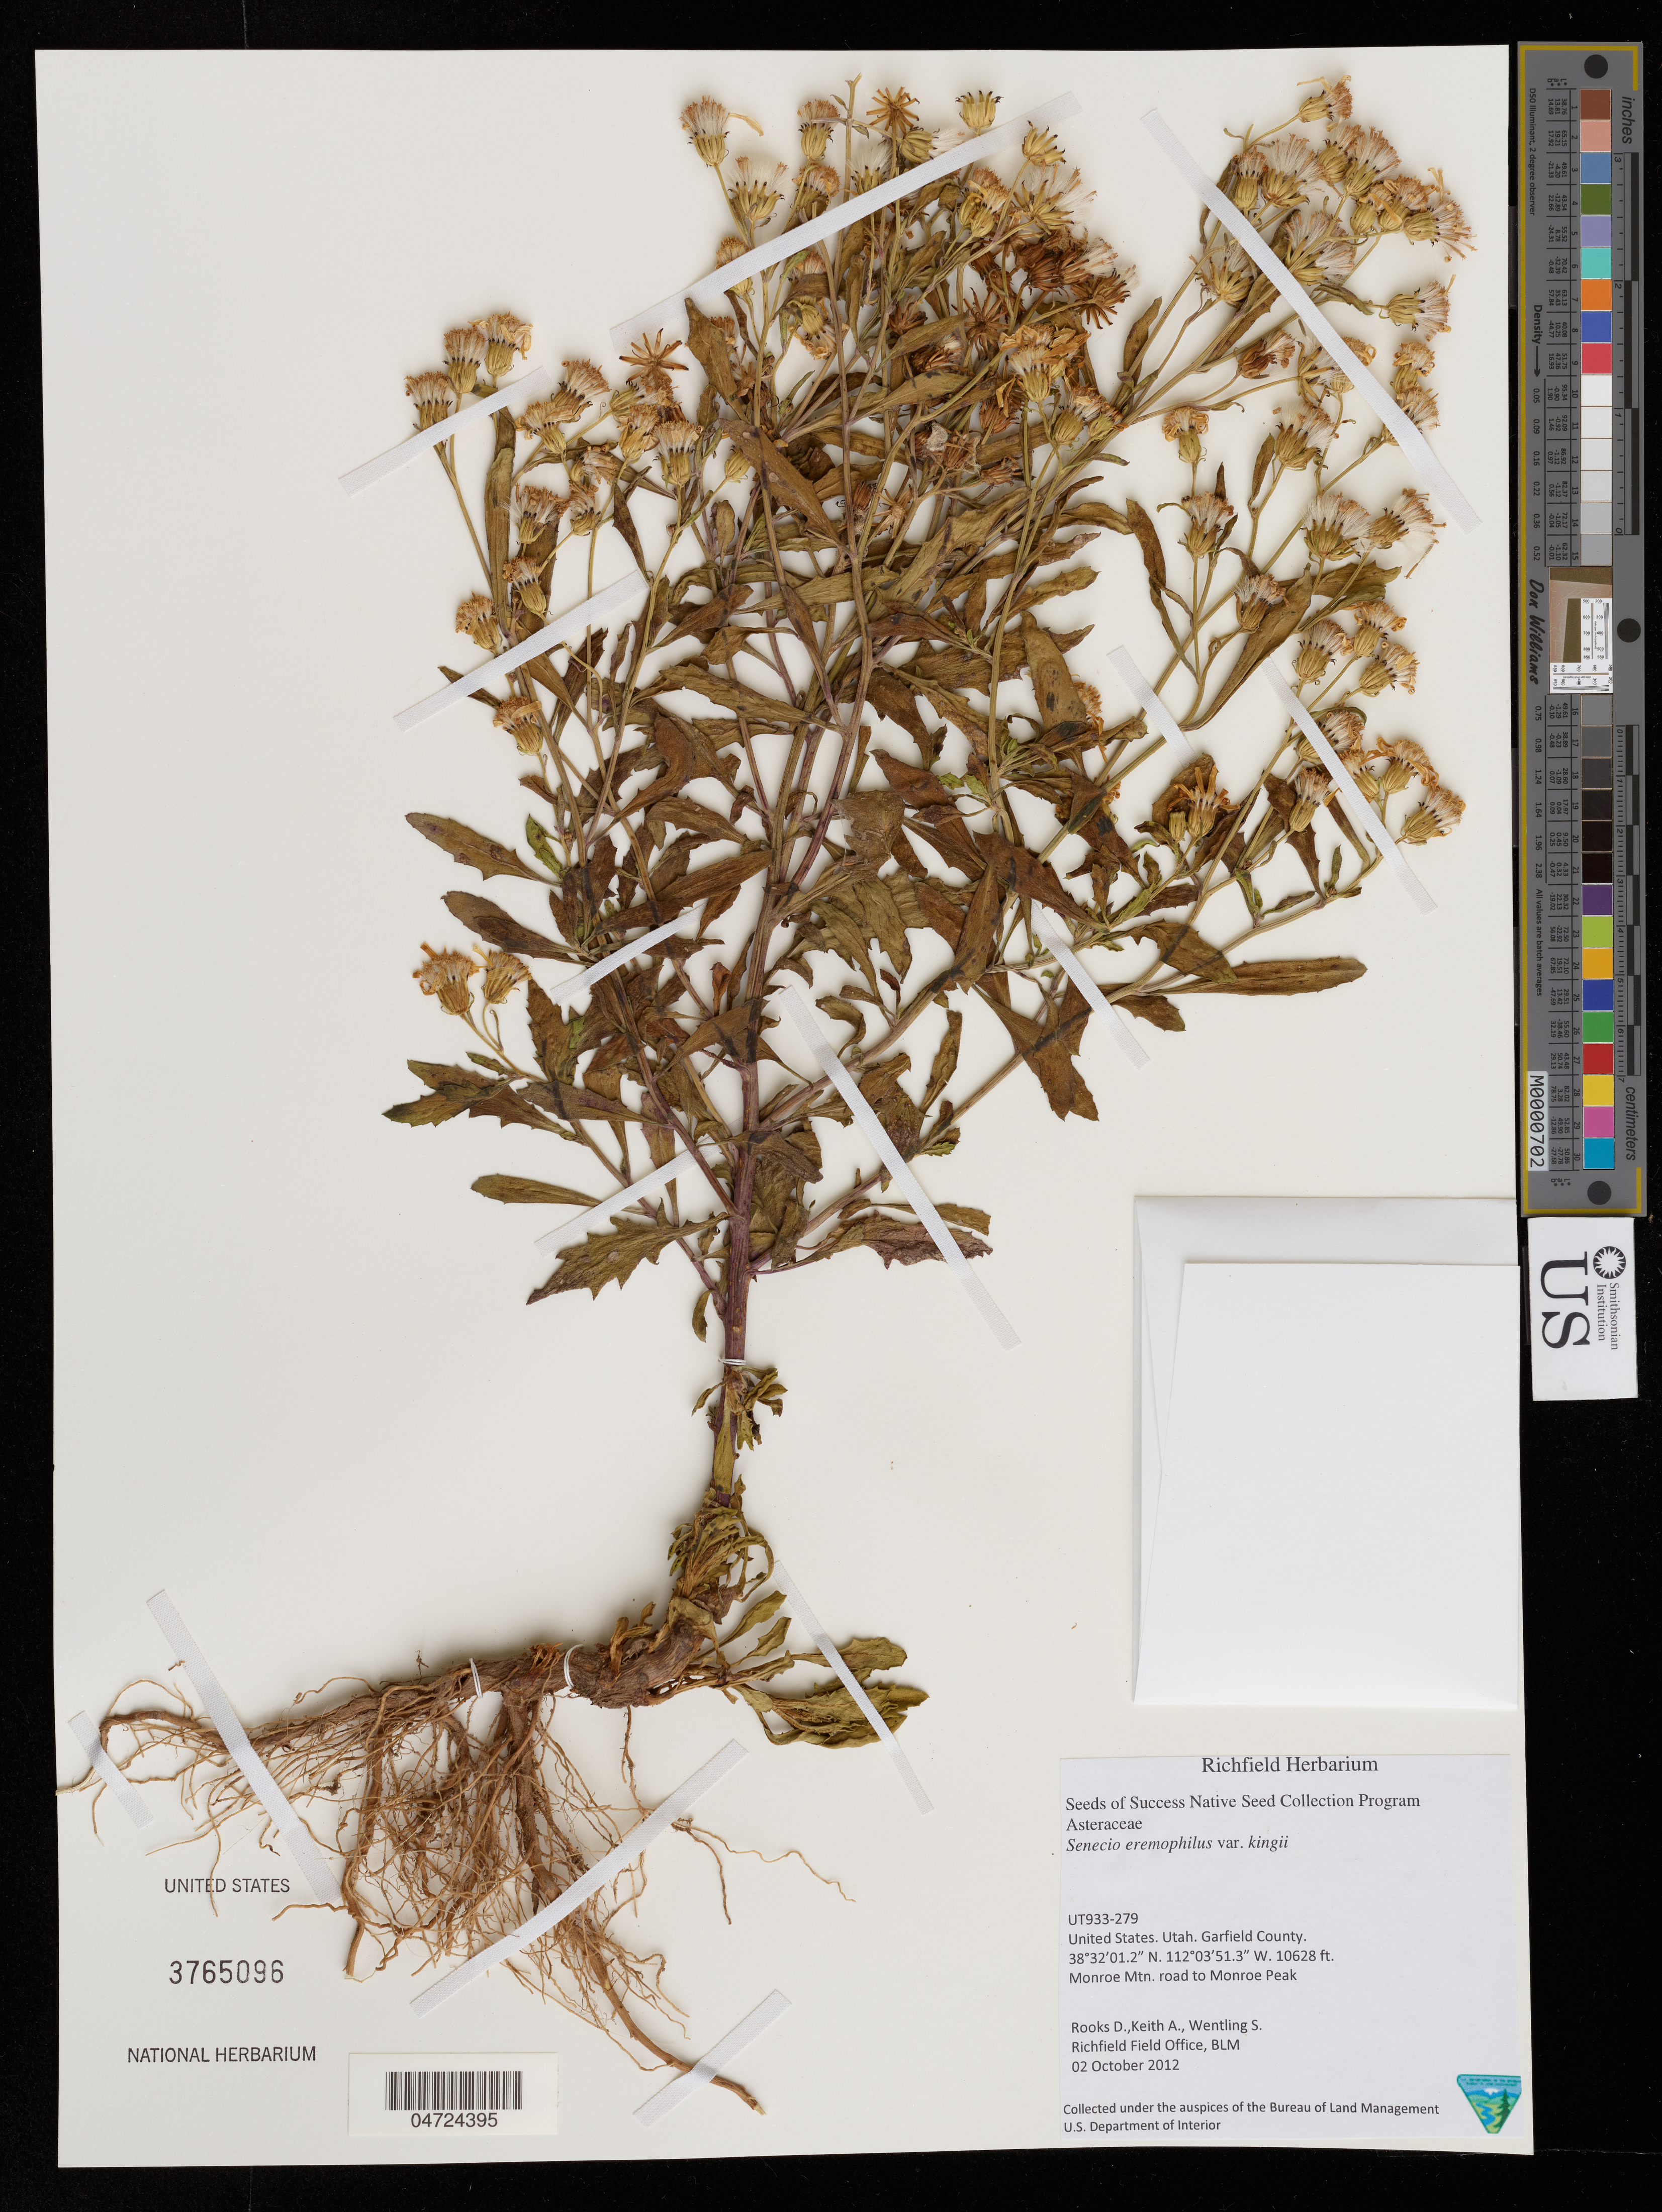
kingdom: Plantae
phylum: Tracheophyta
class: Magnoliopsida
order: Asterales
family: Asteraceae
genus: Senecio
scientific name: Senecio eremophilus var. kingii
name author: (Rydb.) Greenm.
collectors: D. Rooks, A. Keith & S. Wentling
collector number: UT933-279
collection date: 2012-10-02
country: United States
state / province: Utah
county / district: Garfield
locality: Garfield County. Monroe Mtn. road to Monroe Peak.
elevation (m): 3239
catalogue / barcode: US 3765096